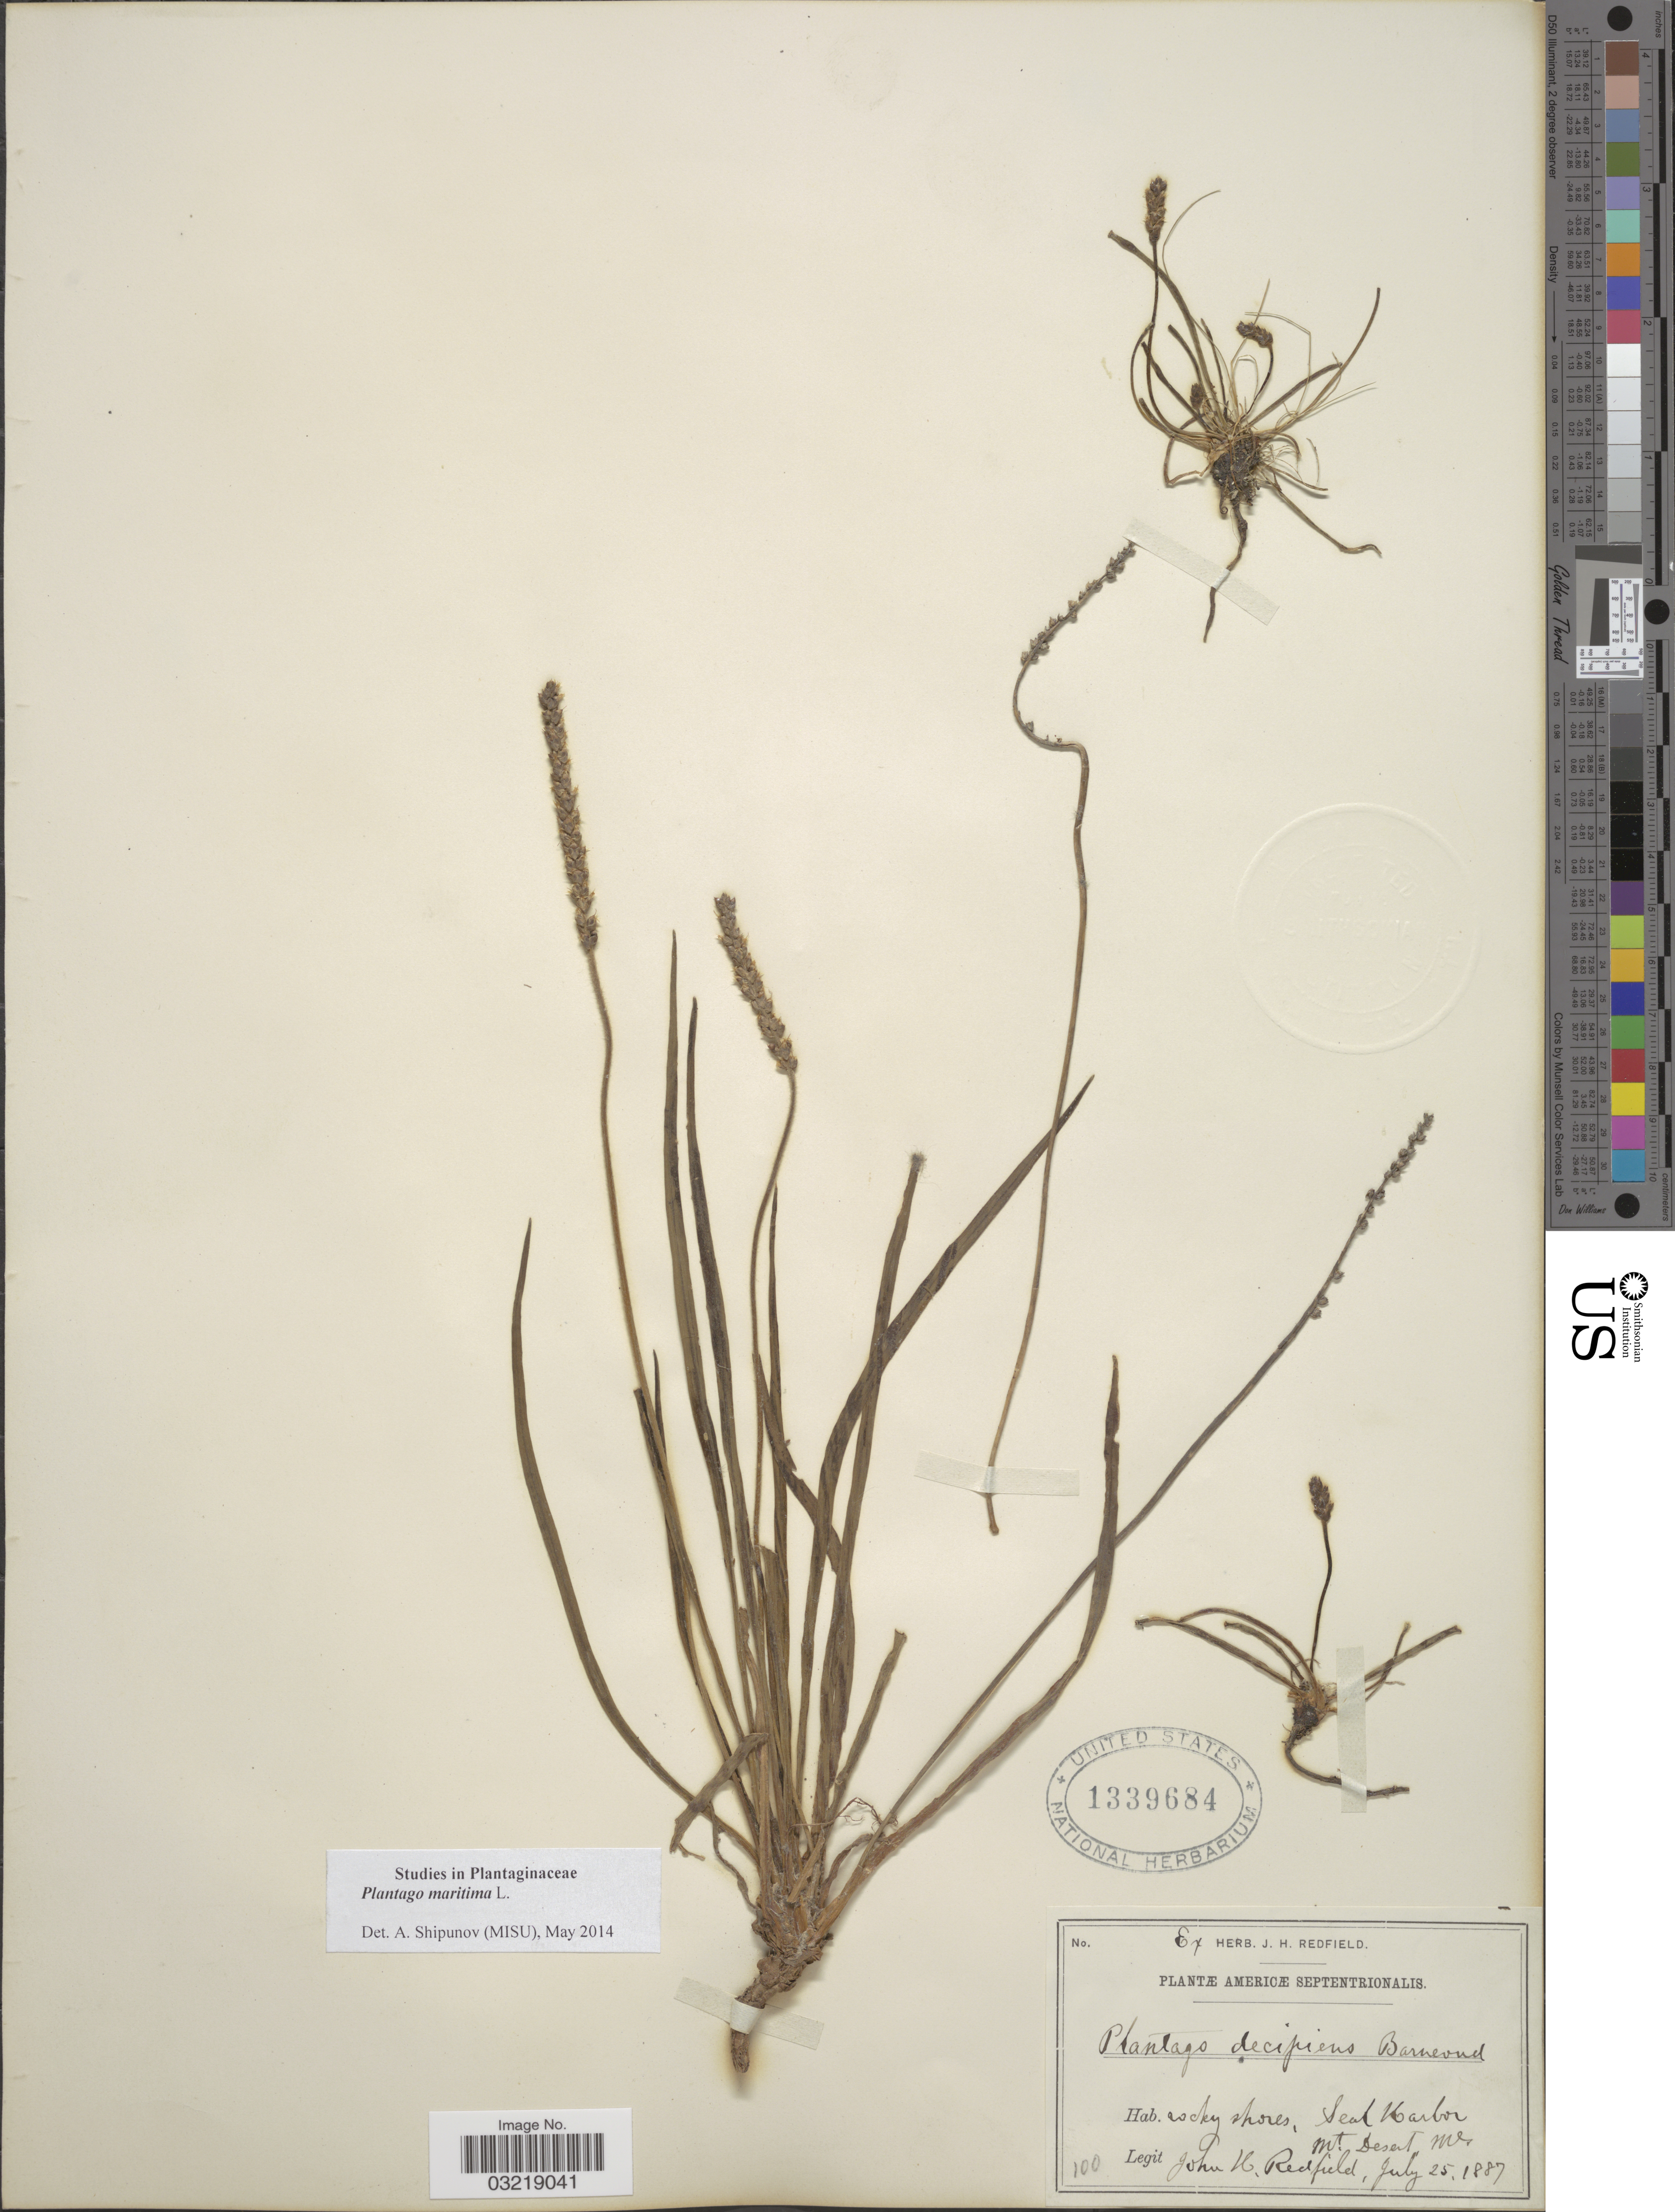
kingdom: Plantae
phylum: Tracheophyta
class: Magnoliopsida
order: Lamiales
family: Plantaginaceae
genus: Plantago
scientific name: Plantago maritima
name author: L.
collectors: J. Redfield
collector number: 100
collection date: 1887-07-25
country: United States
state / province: Maine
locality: Rocky shores, Seal Harbor. Mt. Desert.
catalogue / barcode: US 1339684